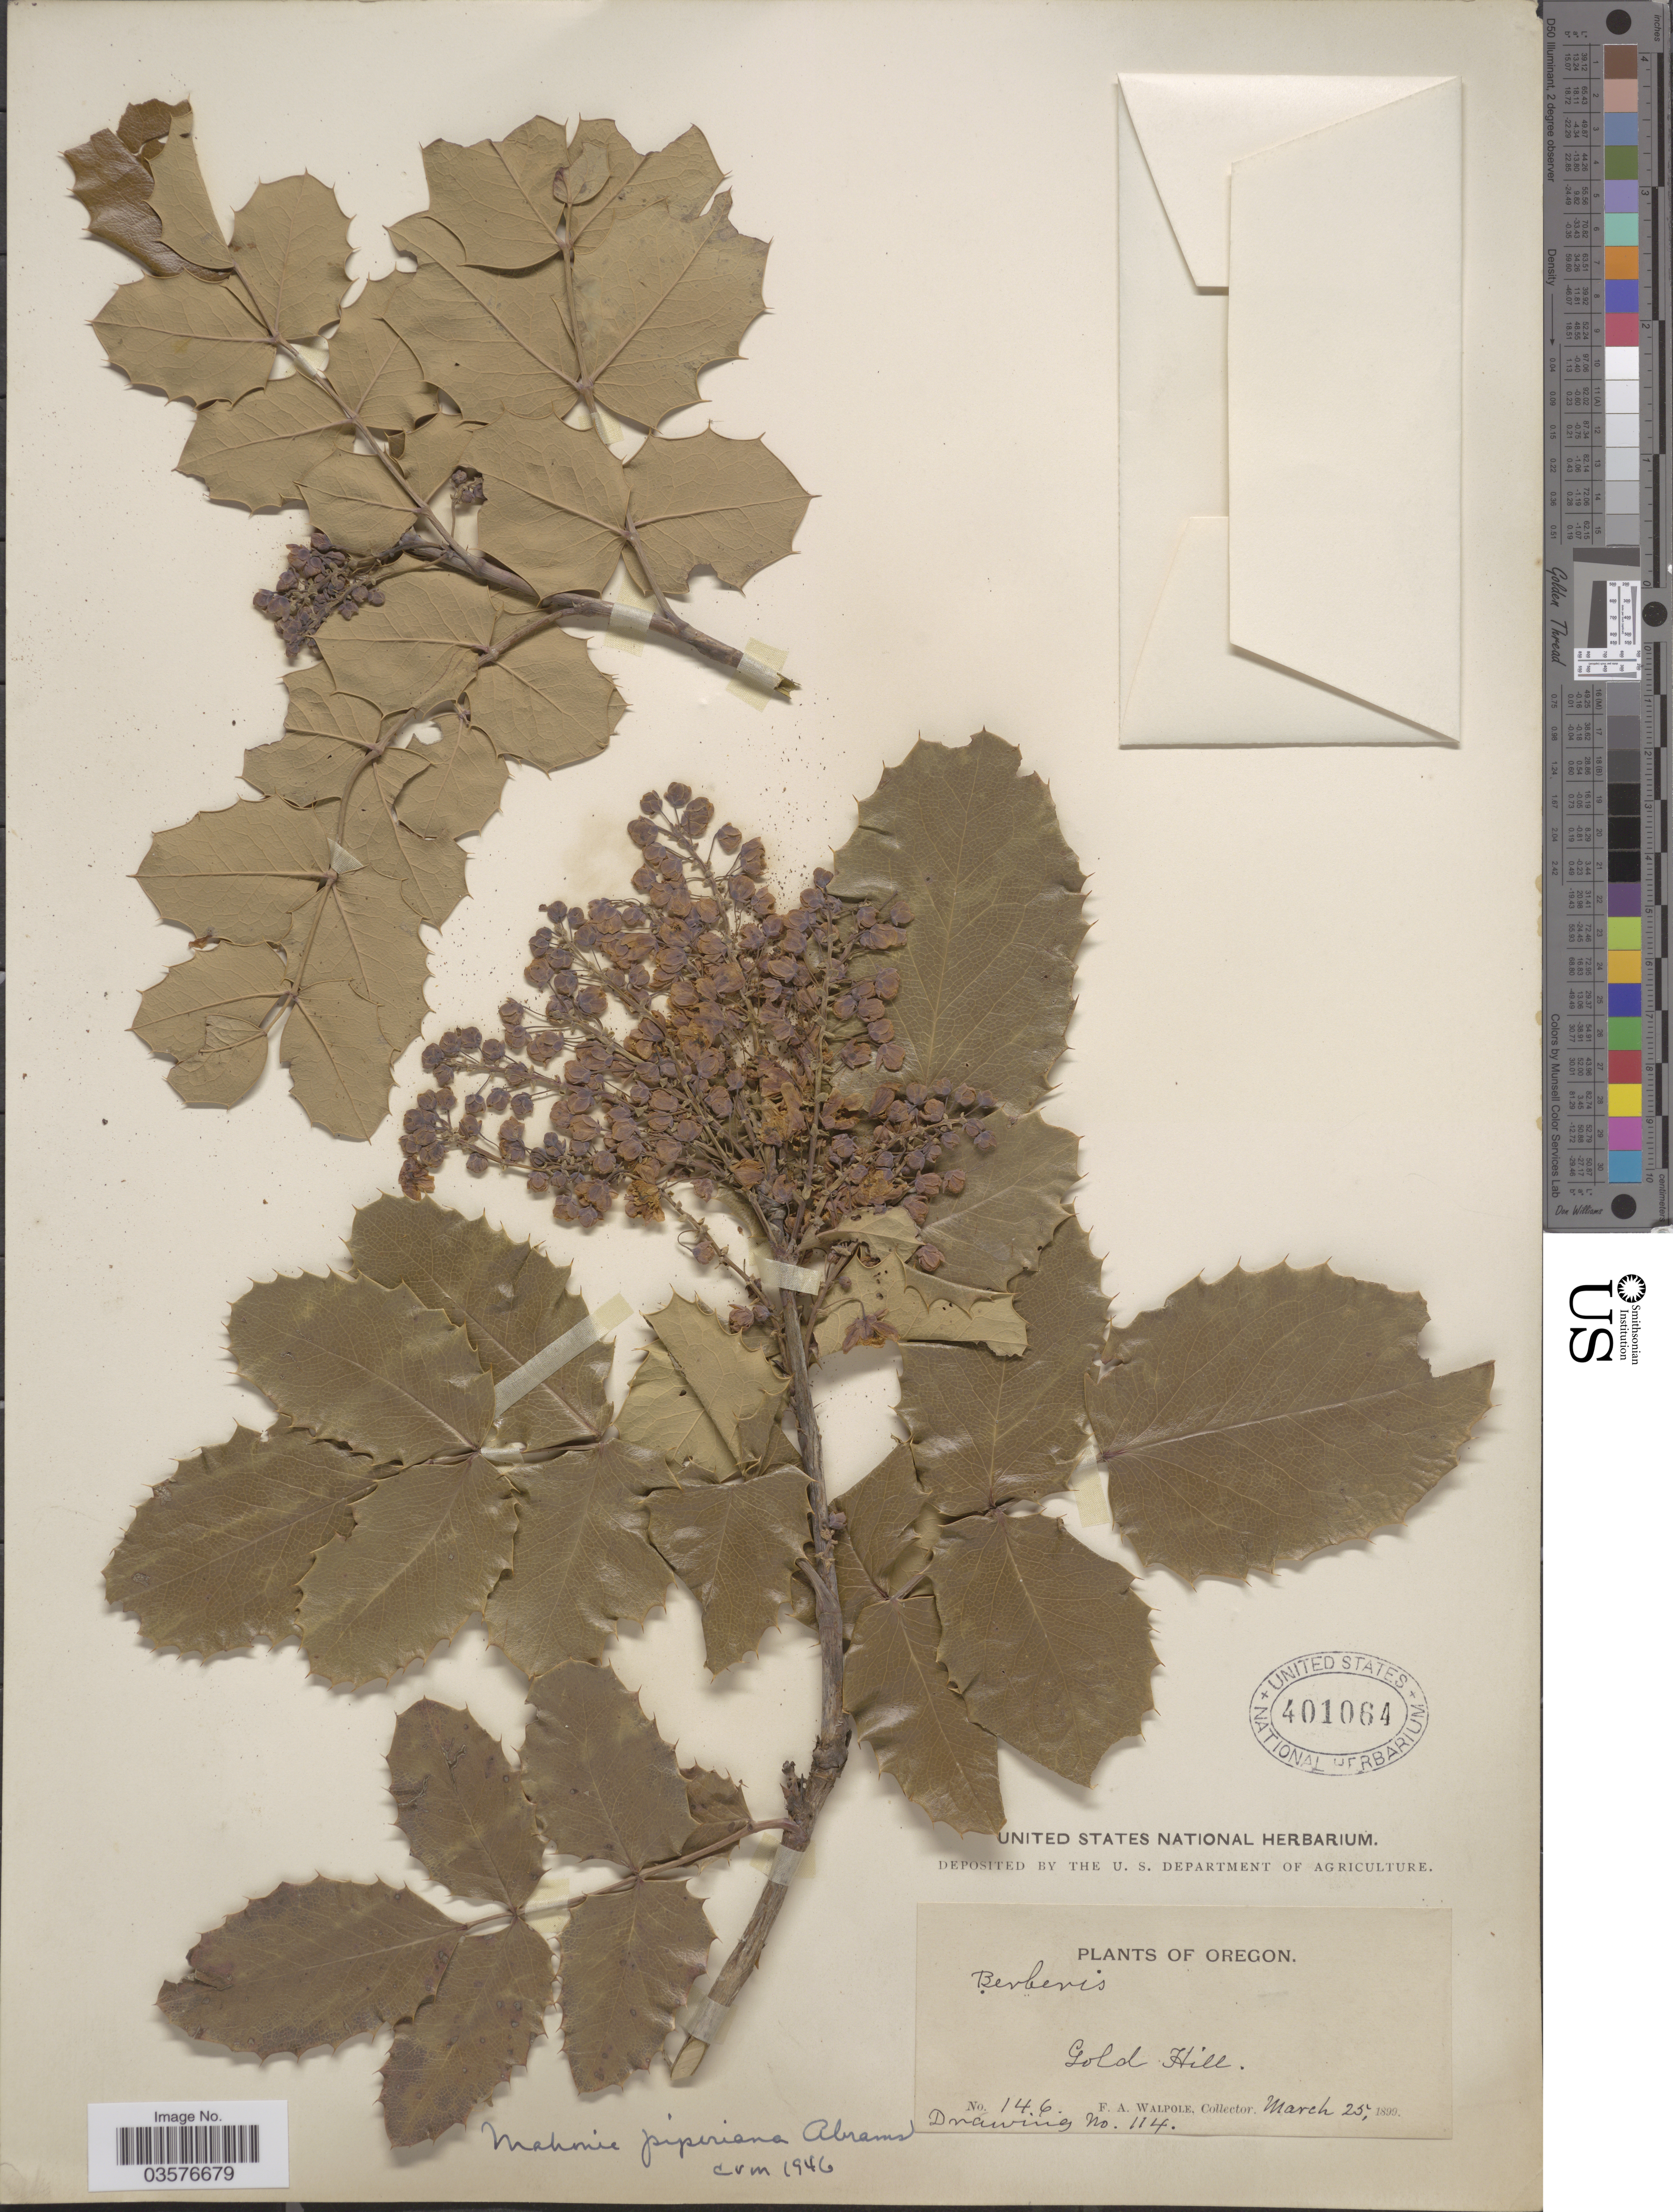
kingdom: Plantae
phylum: Tracheophyta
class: Magnoliopsida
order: Ranunculales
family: Berberidaceae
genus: Mahonia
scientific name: Mahonia piperiana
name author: Abrams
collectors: F. Walpole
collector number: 146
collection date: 1899-03-25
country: United States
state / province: Oregon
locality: Gold Hill.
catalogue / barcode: US 401064